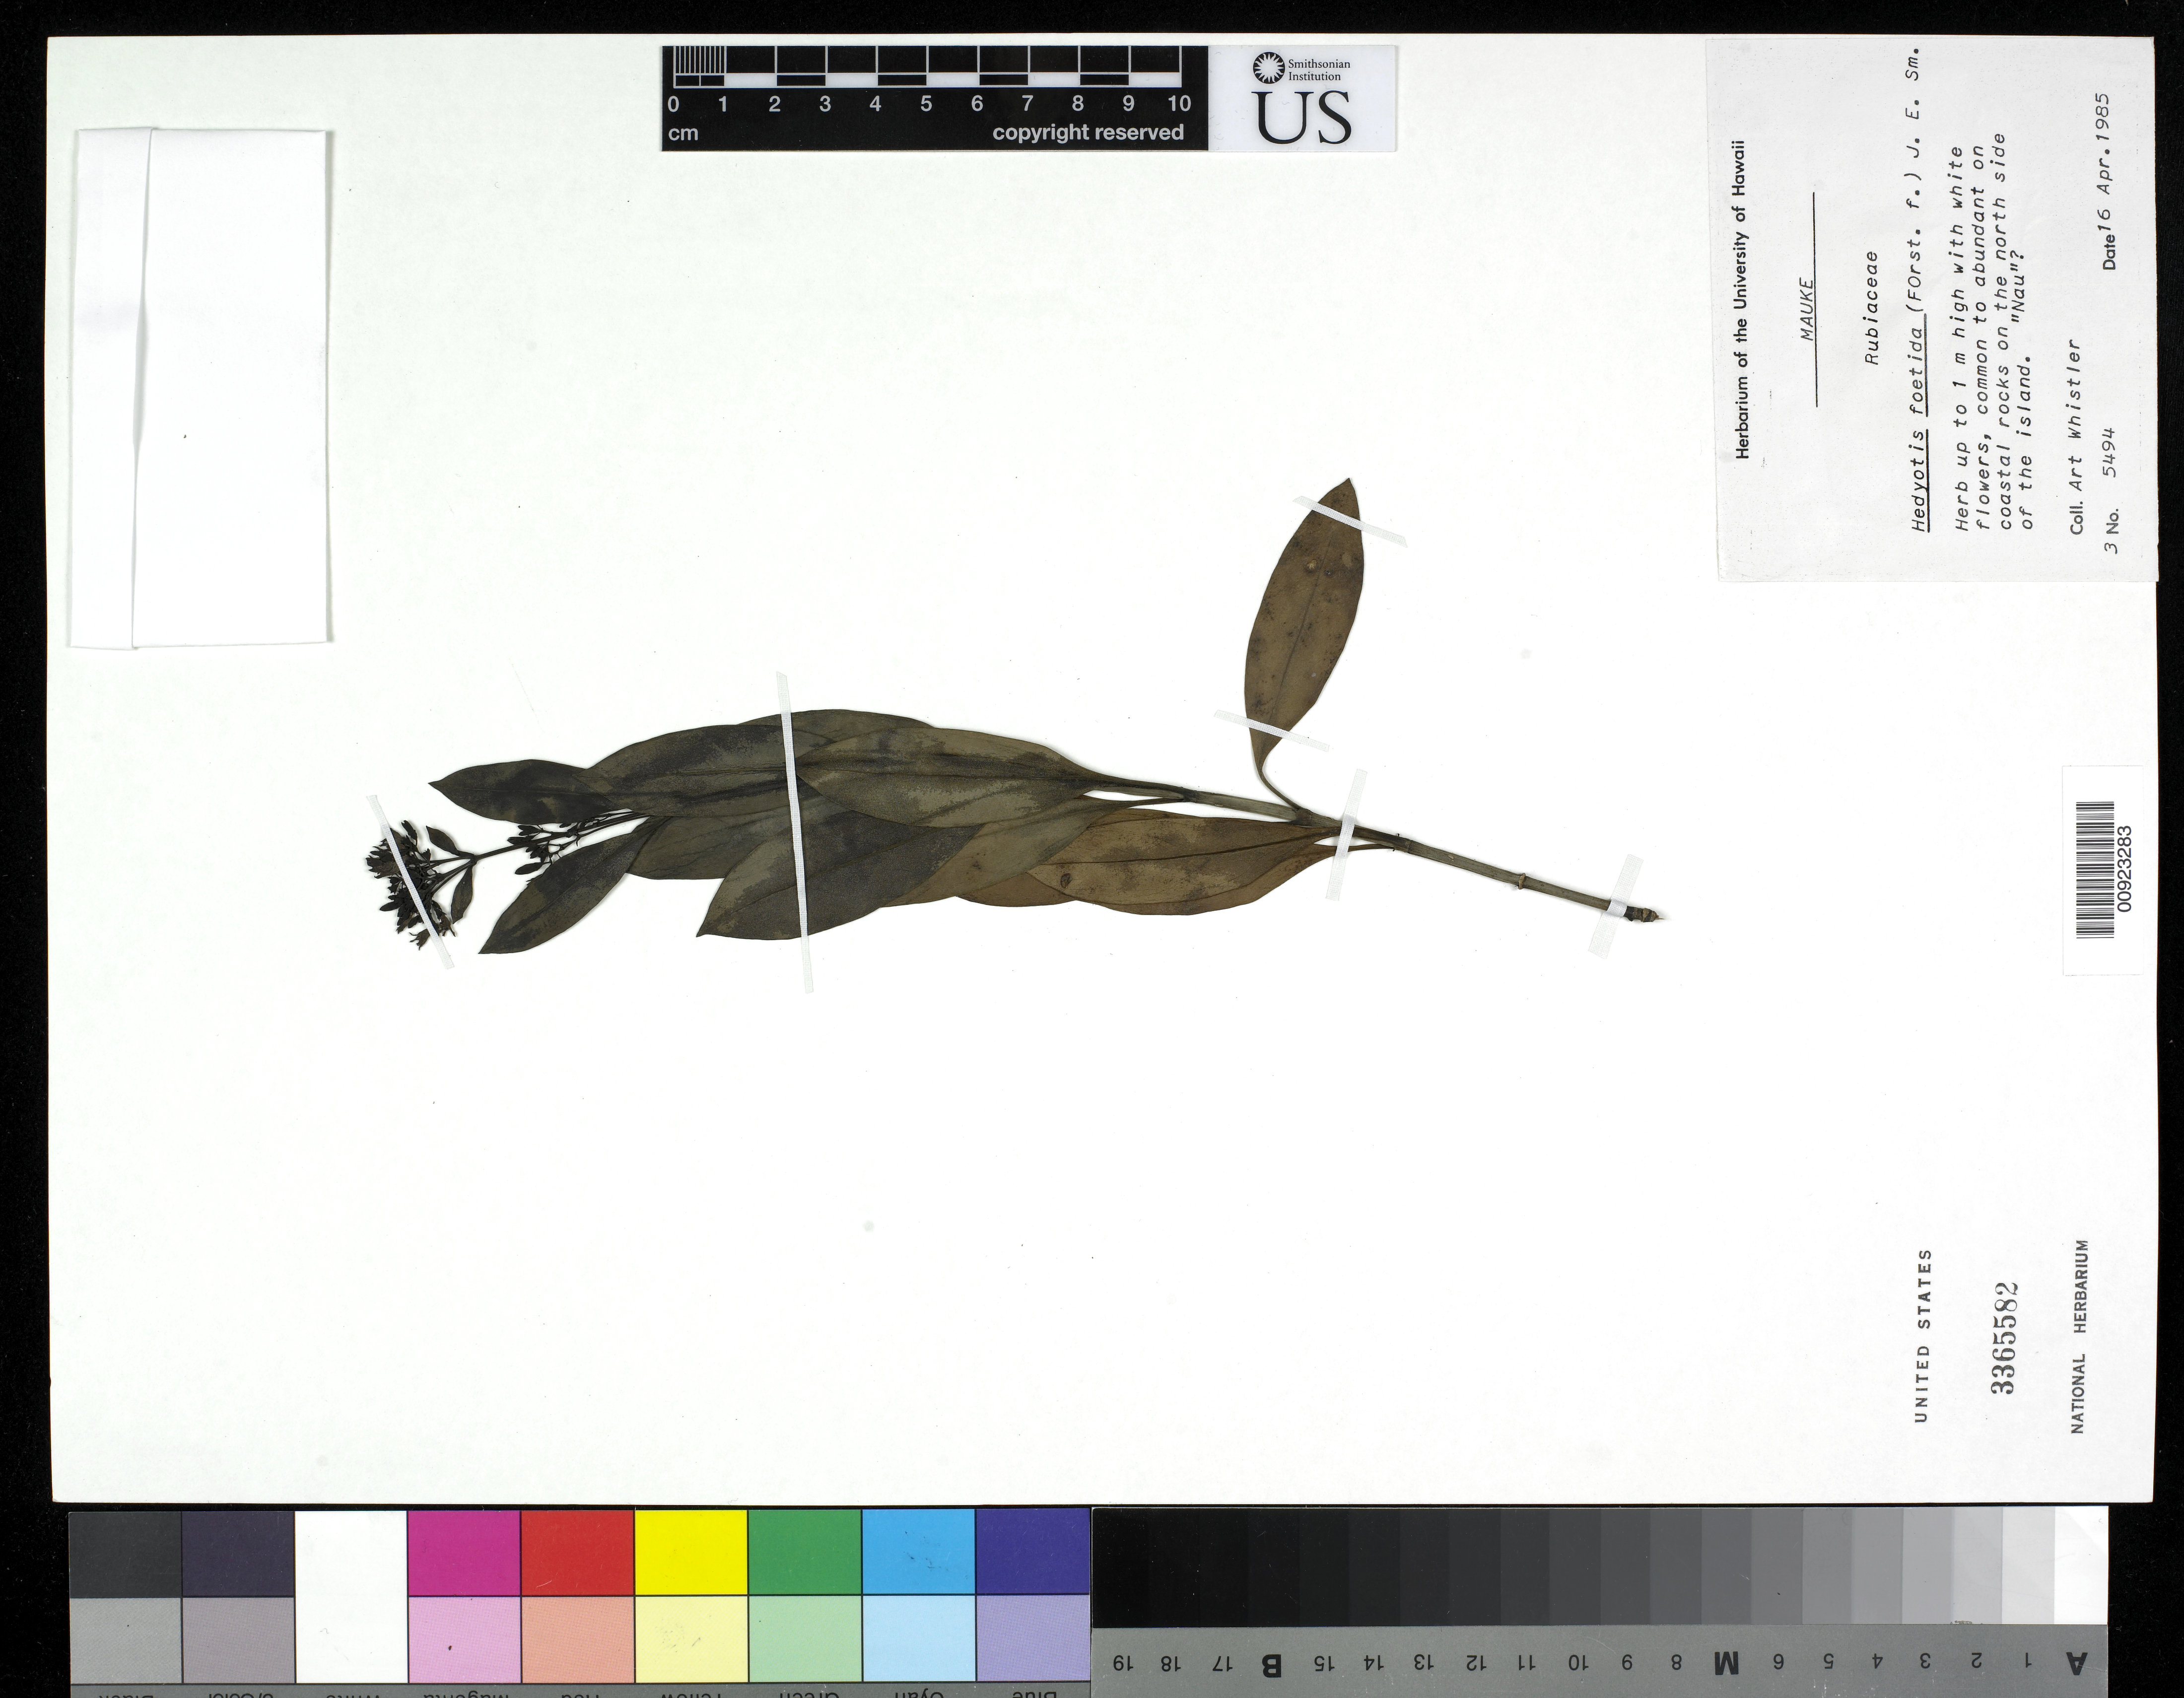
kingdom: Plantae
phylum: Tracheophyta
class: Magnoliopsida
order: Gentianales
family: Rubiaceae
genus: Leptopetalum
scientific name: Leptopetalum foetidum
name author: (G. Forst.) Neupane & N. Wikstr.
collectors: A. Whistler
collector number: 5494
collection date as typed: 16 Apr 1985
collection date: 1985-04-16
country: Cook Islands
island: Mauke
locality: North side of the island, on coastal rocks.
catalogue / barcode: US 3365582